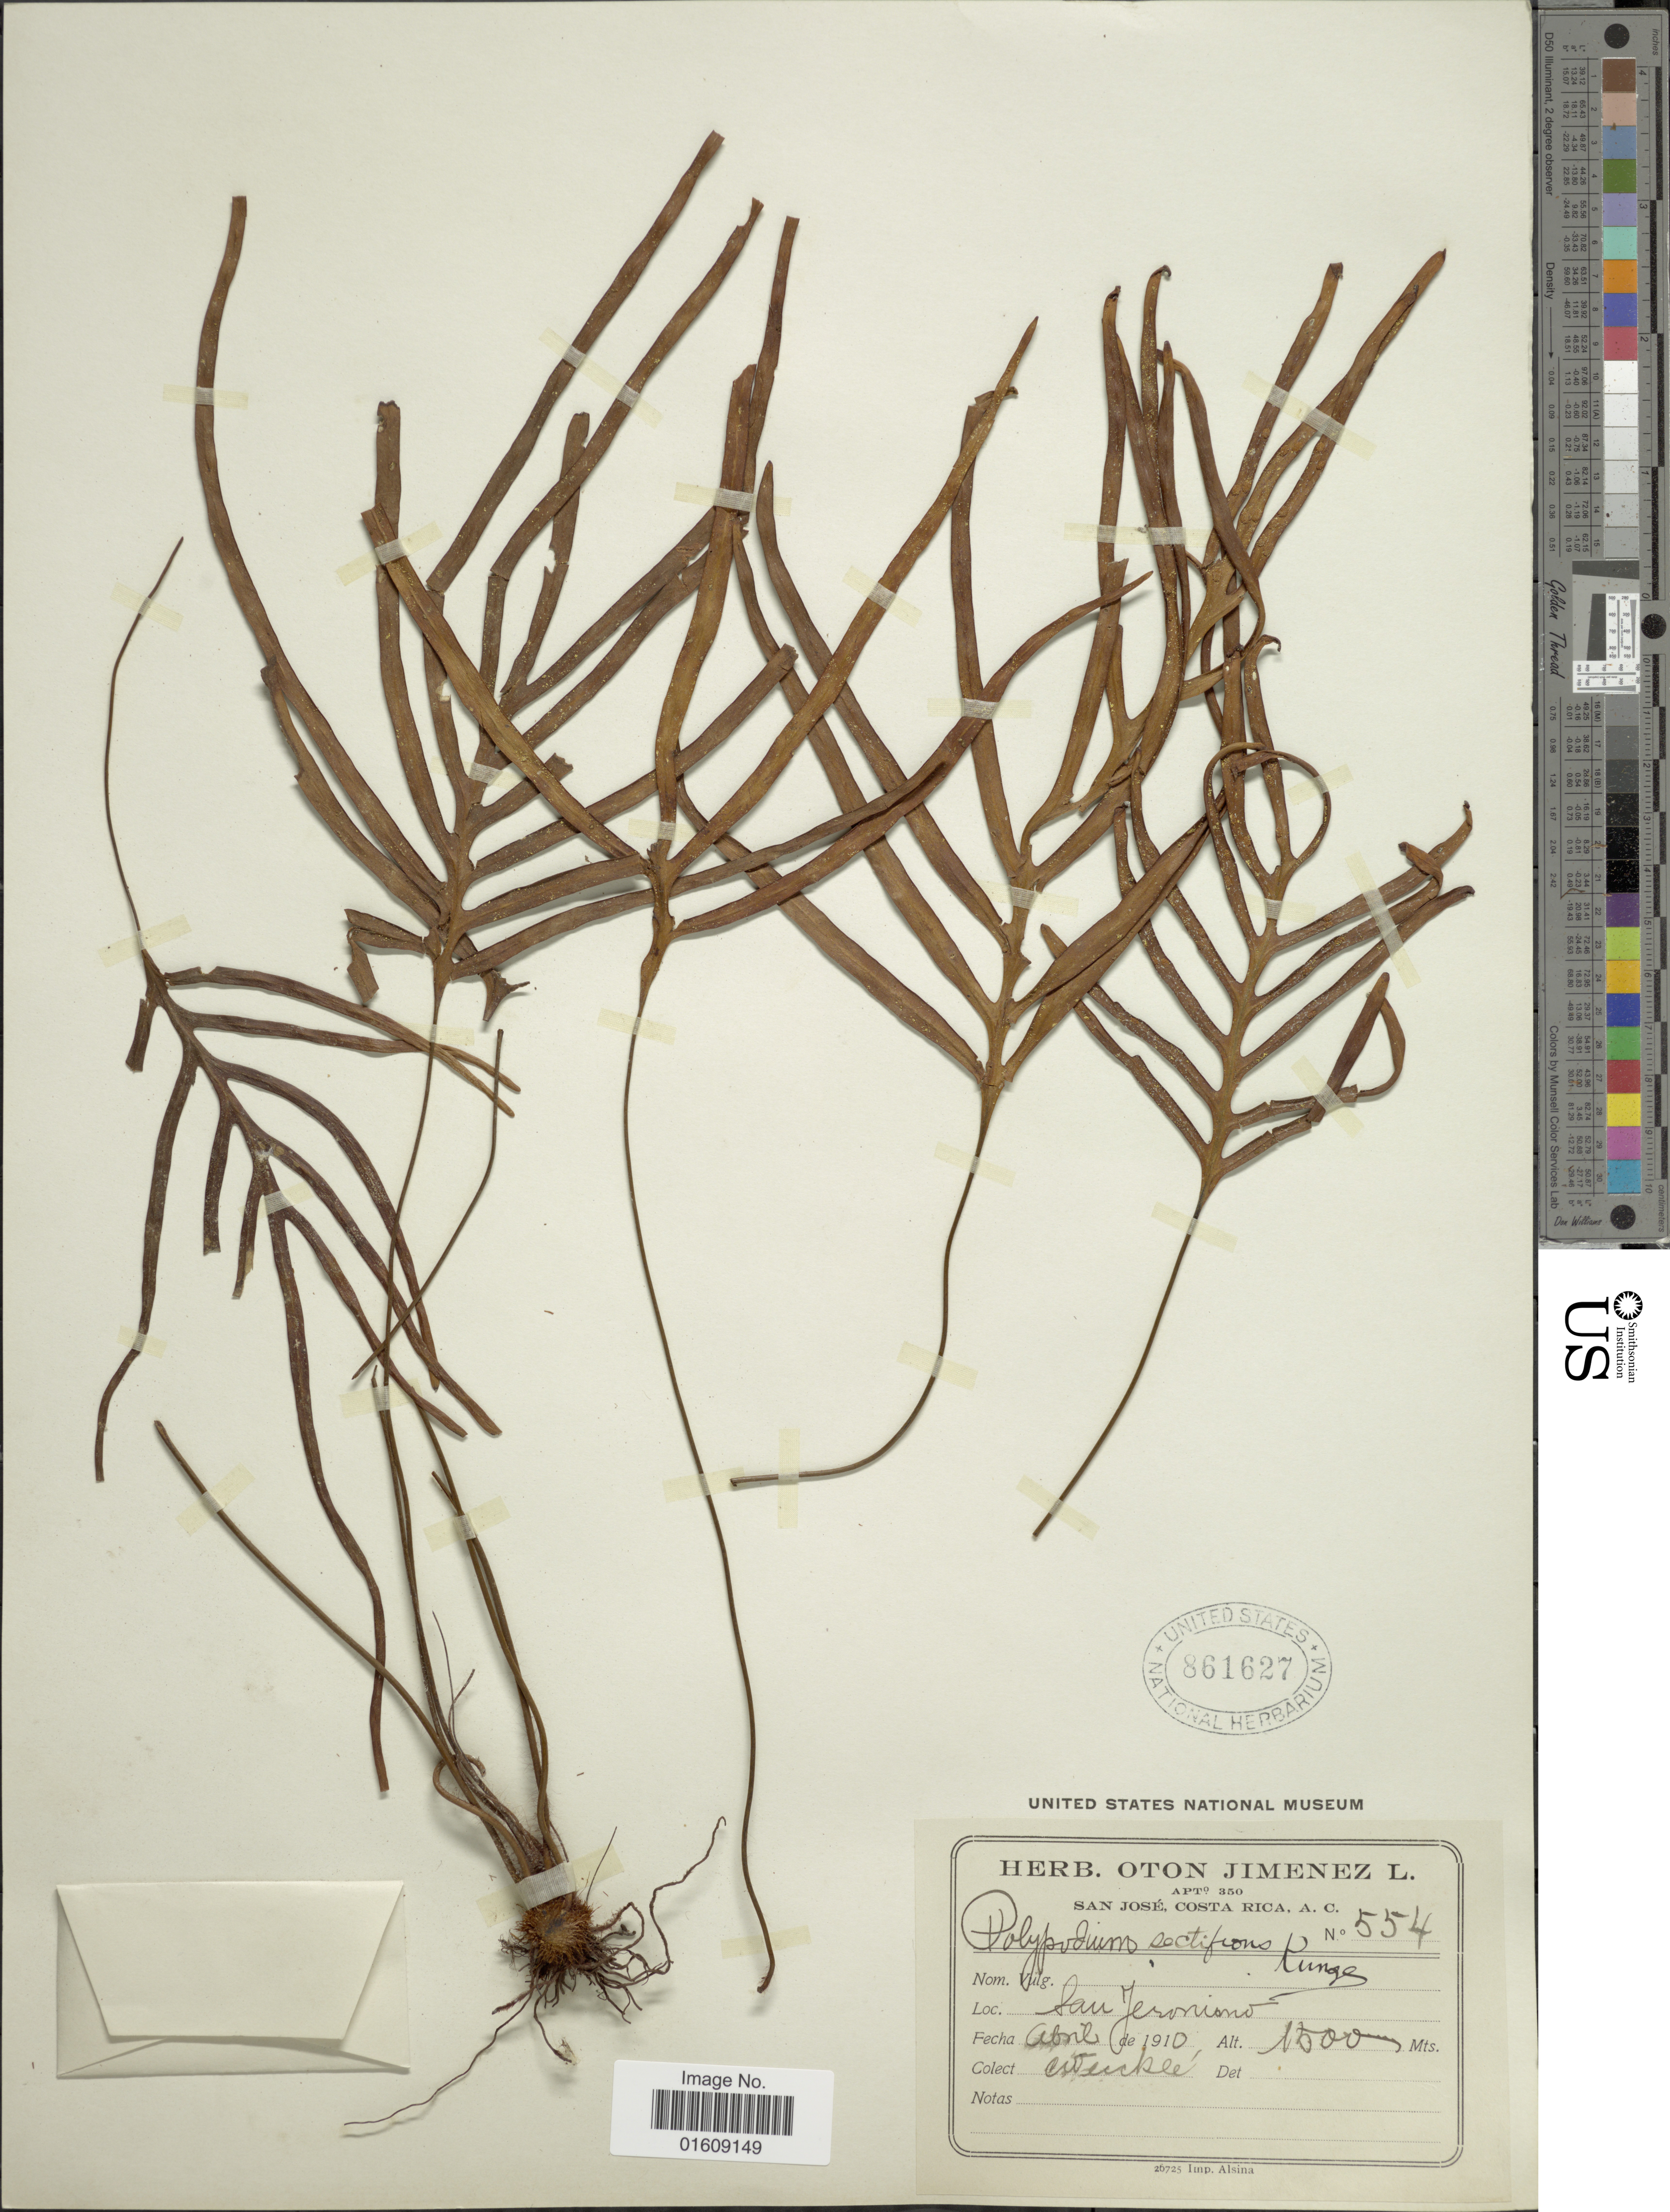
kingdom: Plantae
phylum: Tracheophyta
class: Polypodiopsida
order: Polypodiales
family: Polypodiaceae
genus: Zygophlebia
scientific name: Zygophlebia sectifrons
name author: (Kunze ex Mett.) L.E. Bishop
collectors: C. C Wercklé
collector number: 554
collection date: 1910-04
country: Costa Rica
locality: San Jerónimo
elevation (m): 1500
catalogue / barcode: US 861627